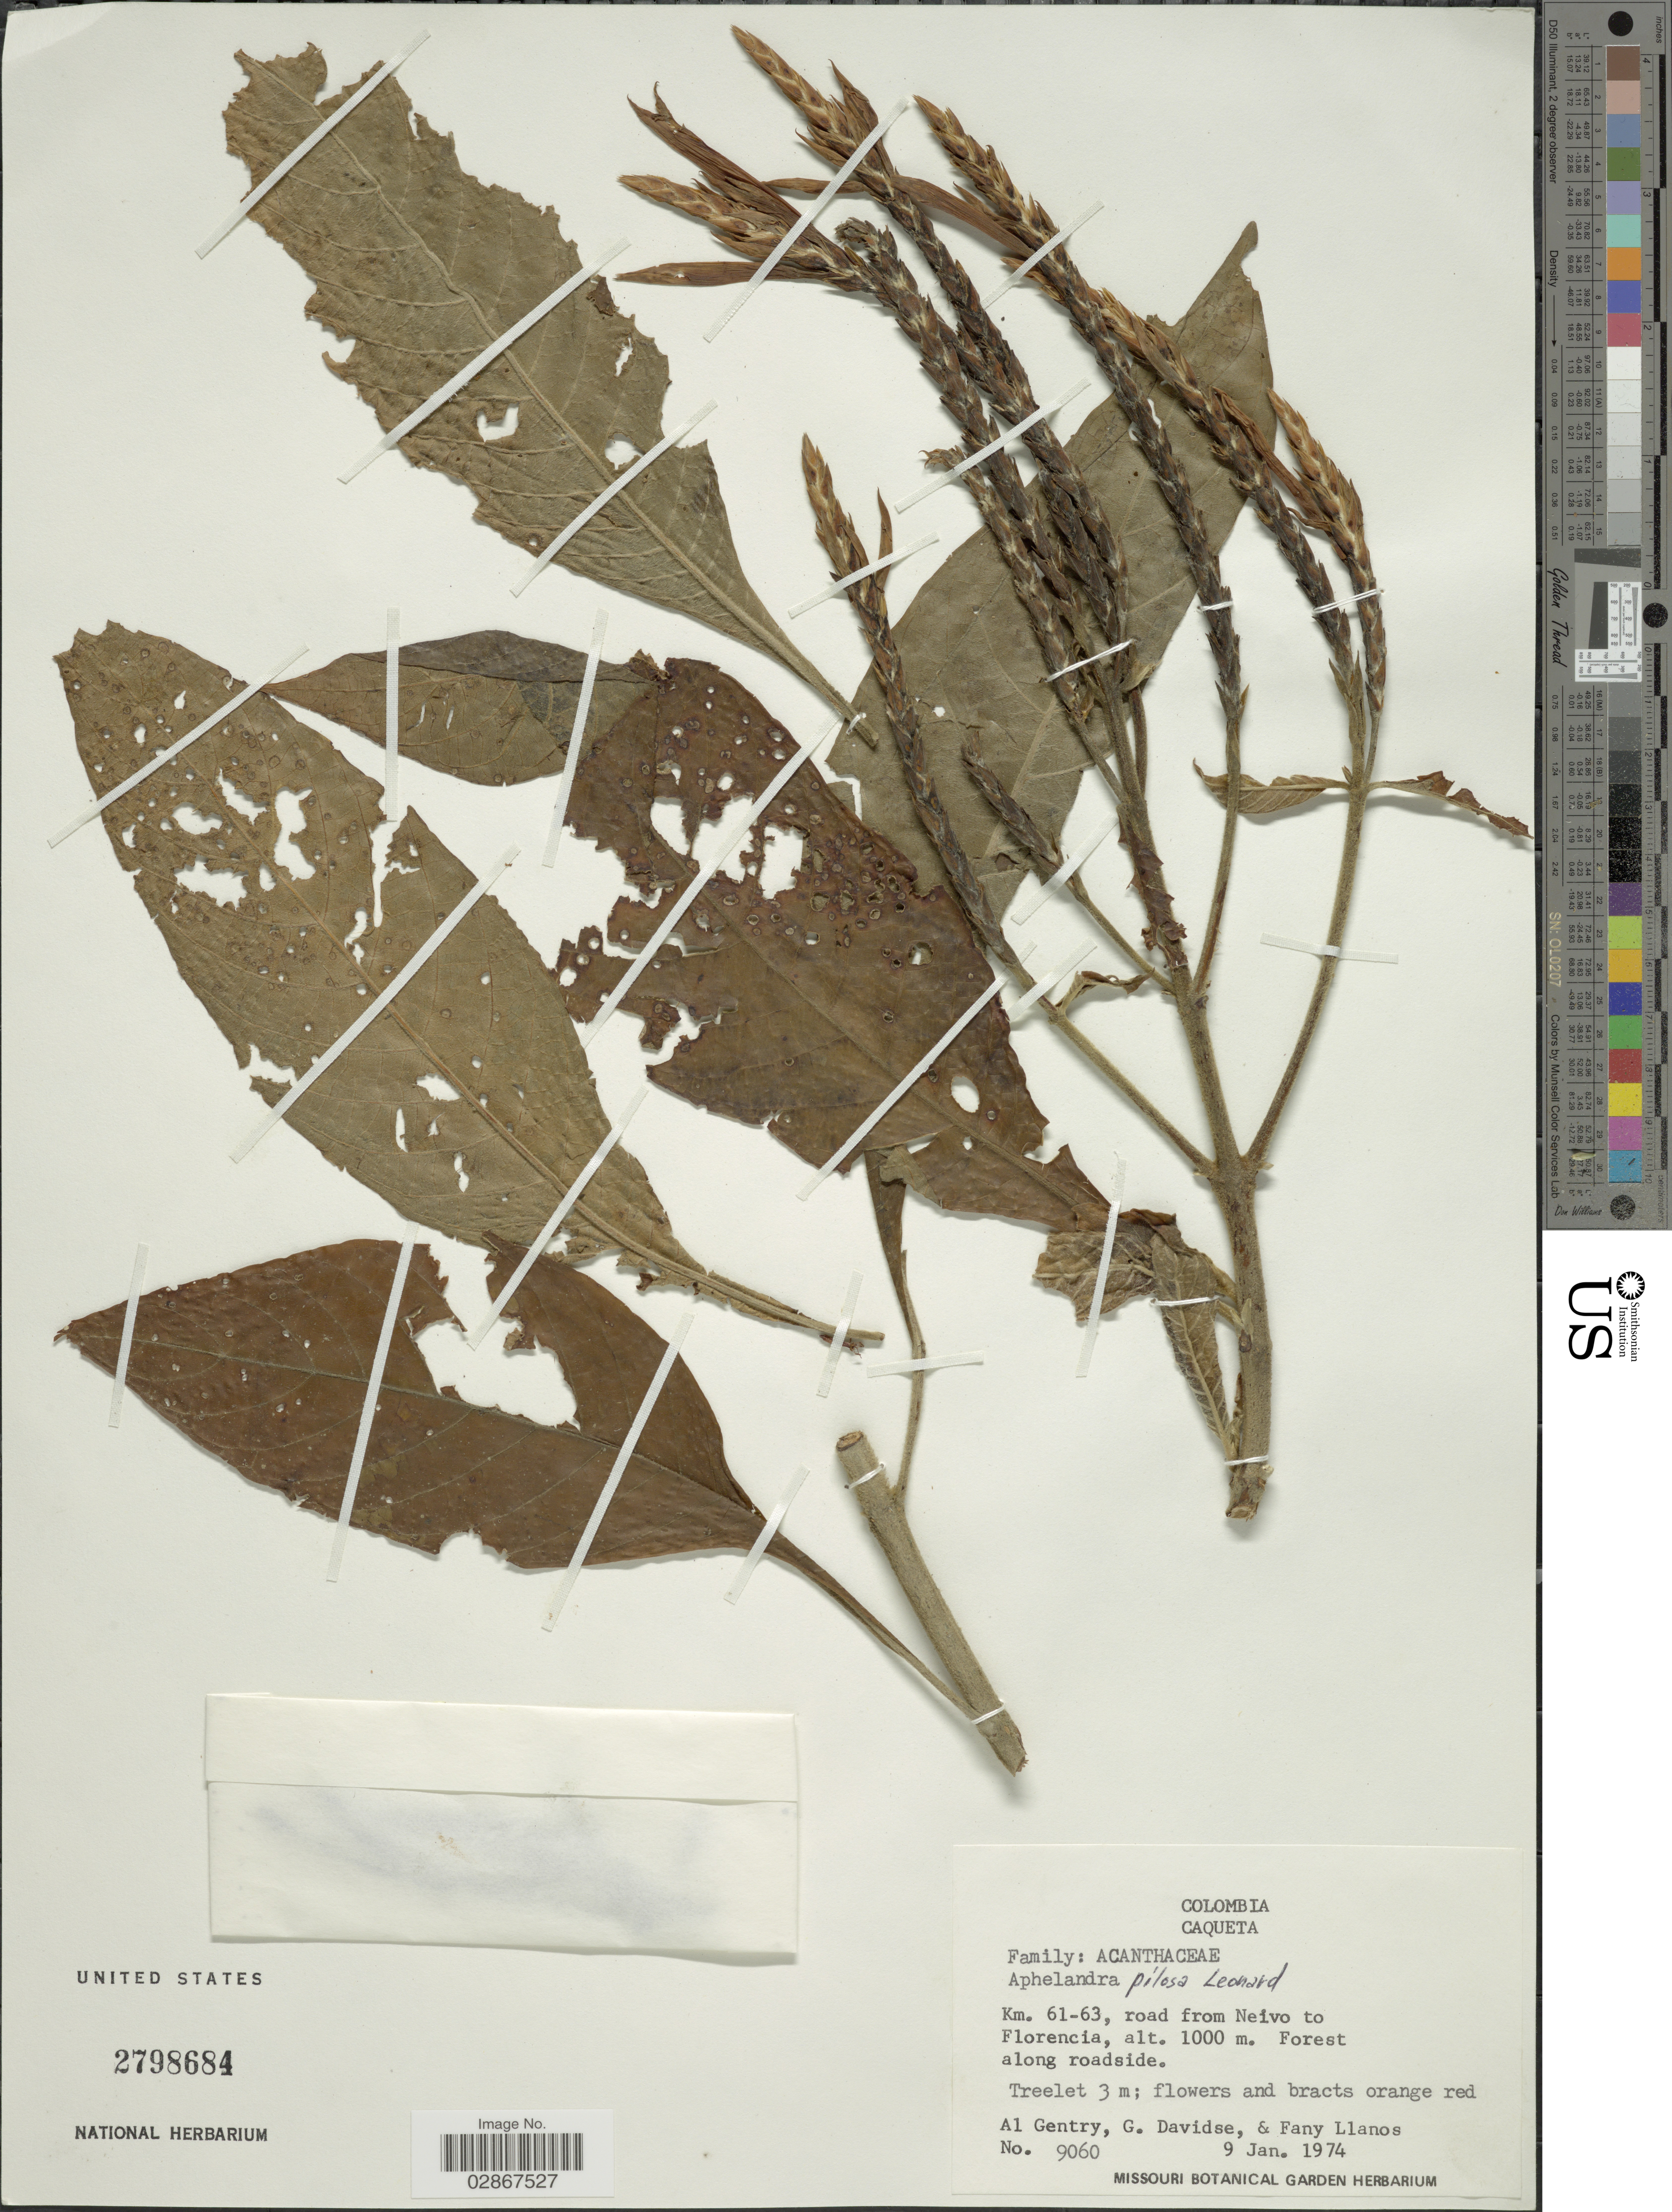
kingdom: Plantae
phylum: Tracheophyta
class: Magnoliopsida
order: Lamiales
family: Acanthaceae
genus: Aphelandra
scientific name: Aphelandra pilosa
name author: Leonard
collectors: A. H. Gentry, G. Davidse & F. Llanos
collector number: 9060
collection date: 1974-01-09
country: Colombia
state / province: Caquetá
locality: Km. 61-63, road from Neivo to Florencia.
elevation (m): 1000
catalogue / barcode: US 2798684